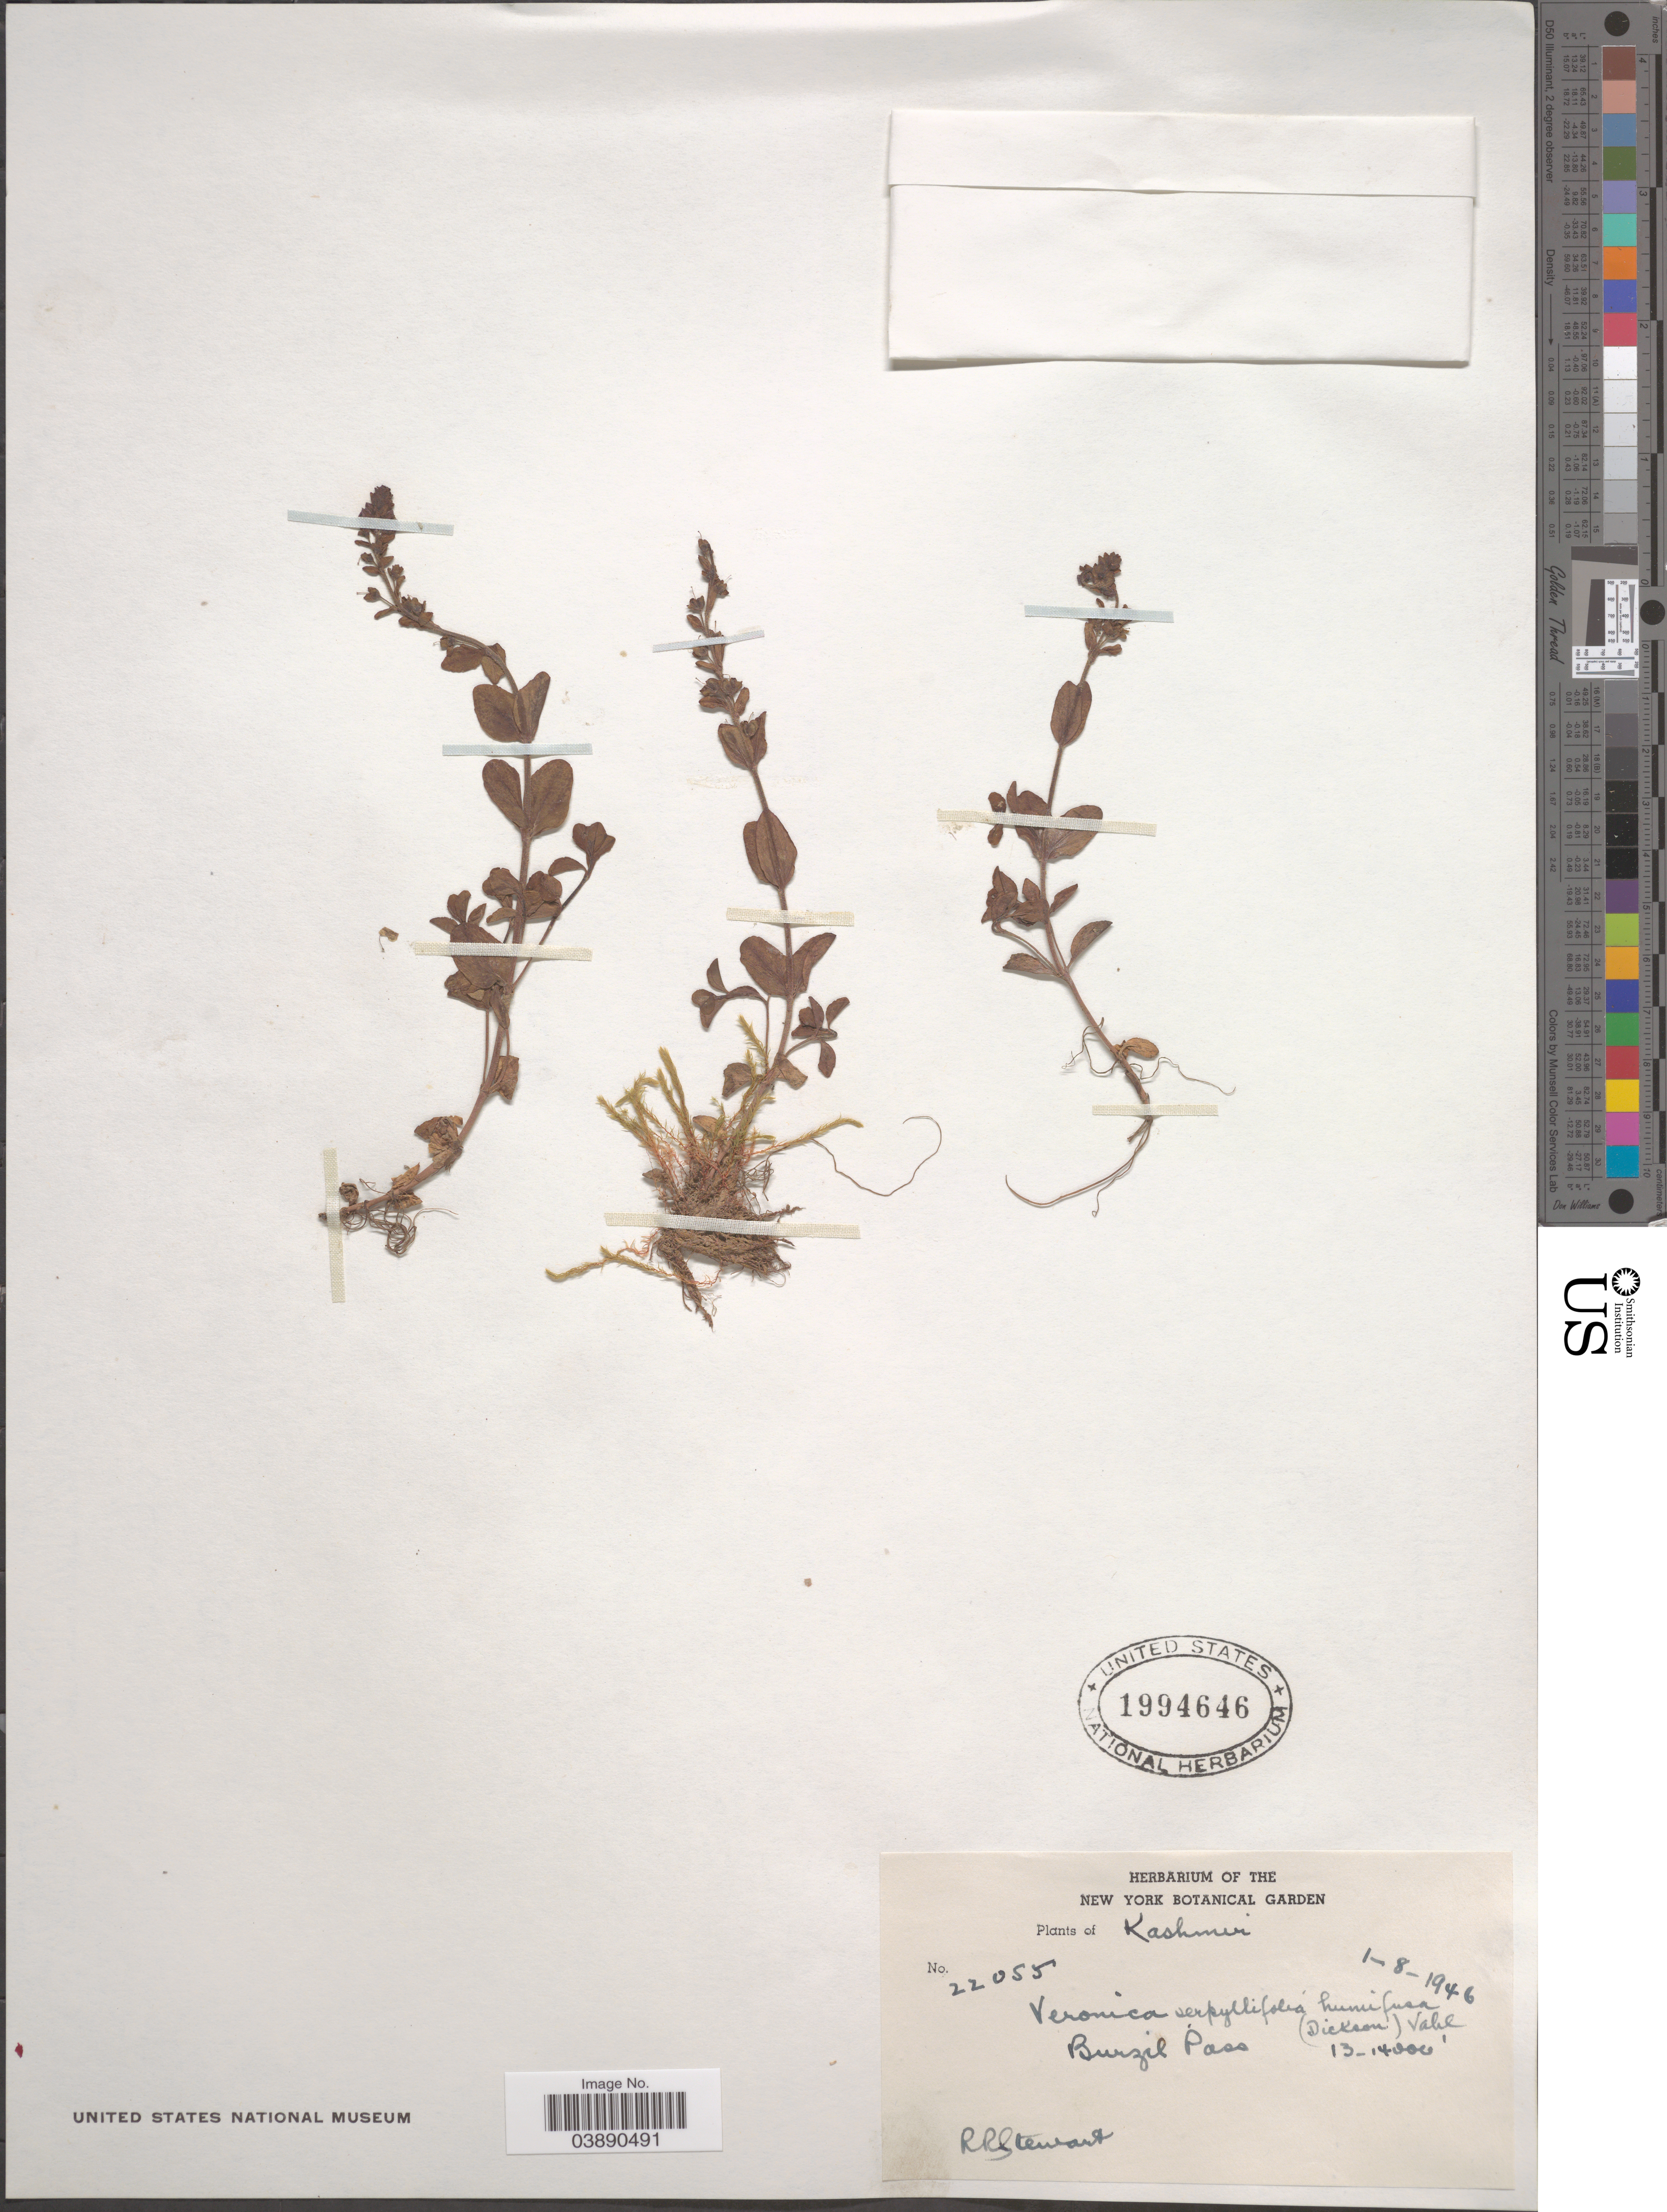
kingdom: Plantae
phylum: Tracheophyta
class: Magnoliopsida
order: Lamiales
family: Plantaginaceae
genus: Veronica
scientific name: Veronica serpyllifolia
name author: L.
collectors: R. Stewart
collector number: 22055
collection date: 1946-08-01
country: India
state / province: Jammu and Kashmir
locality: Kashmir. Burzil Pass.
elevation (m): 3962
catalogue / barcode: US 1994646